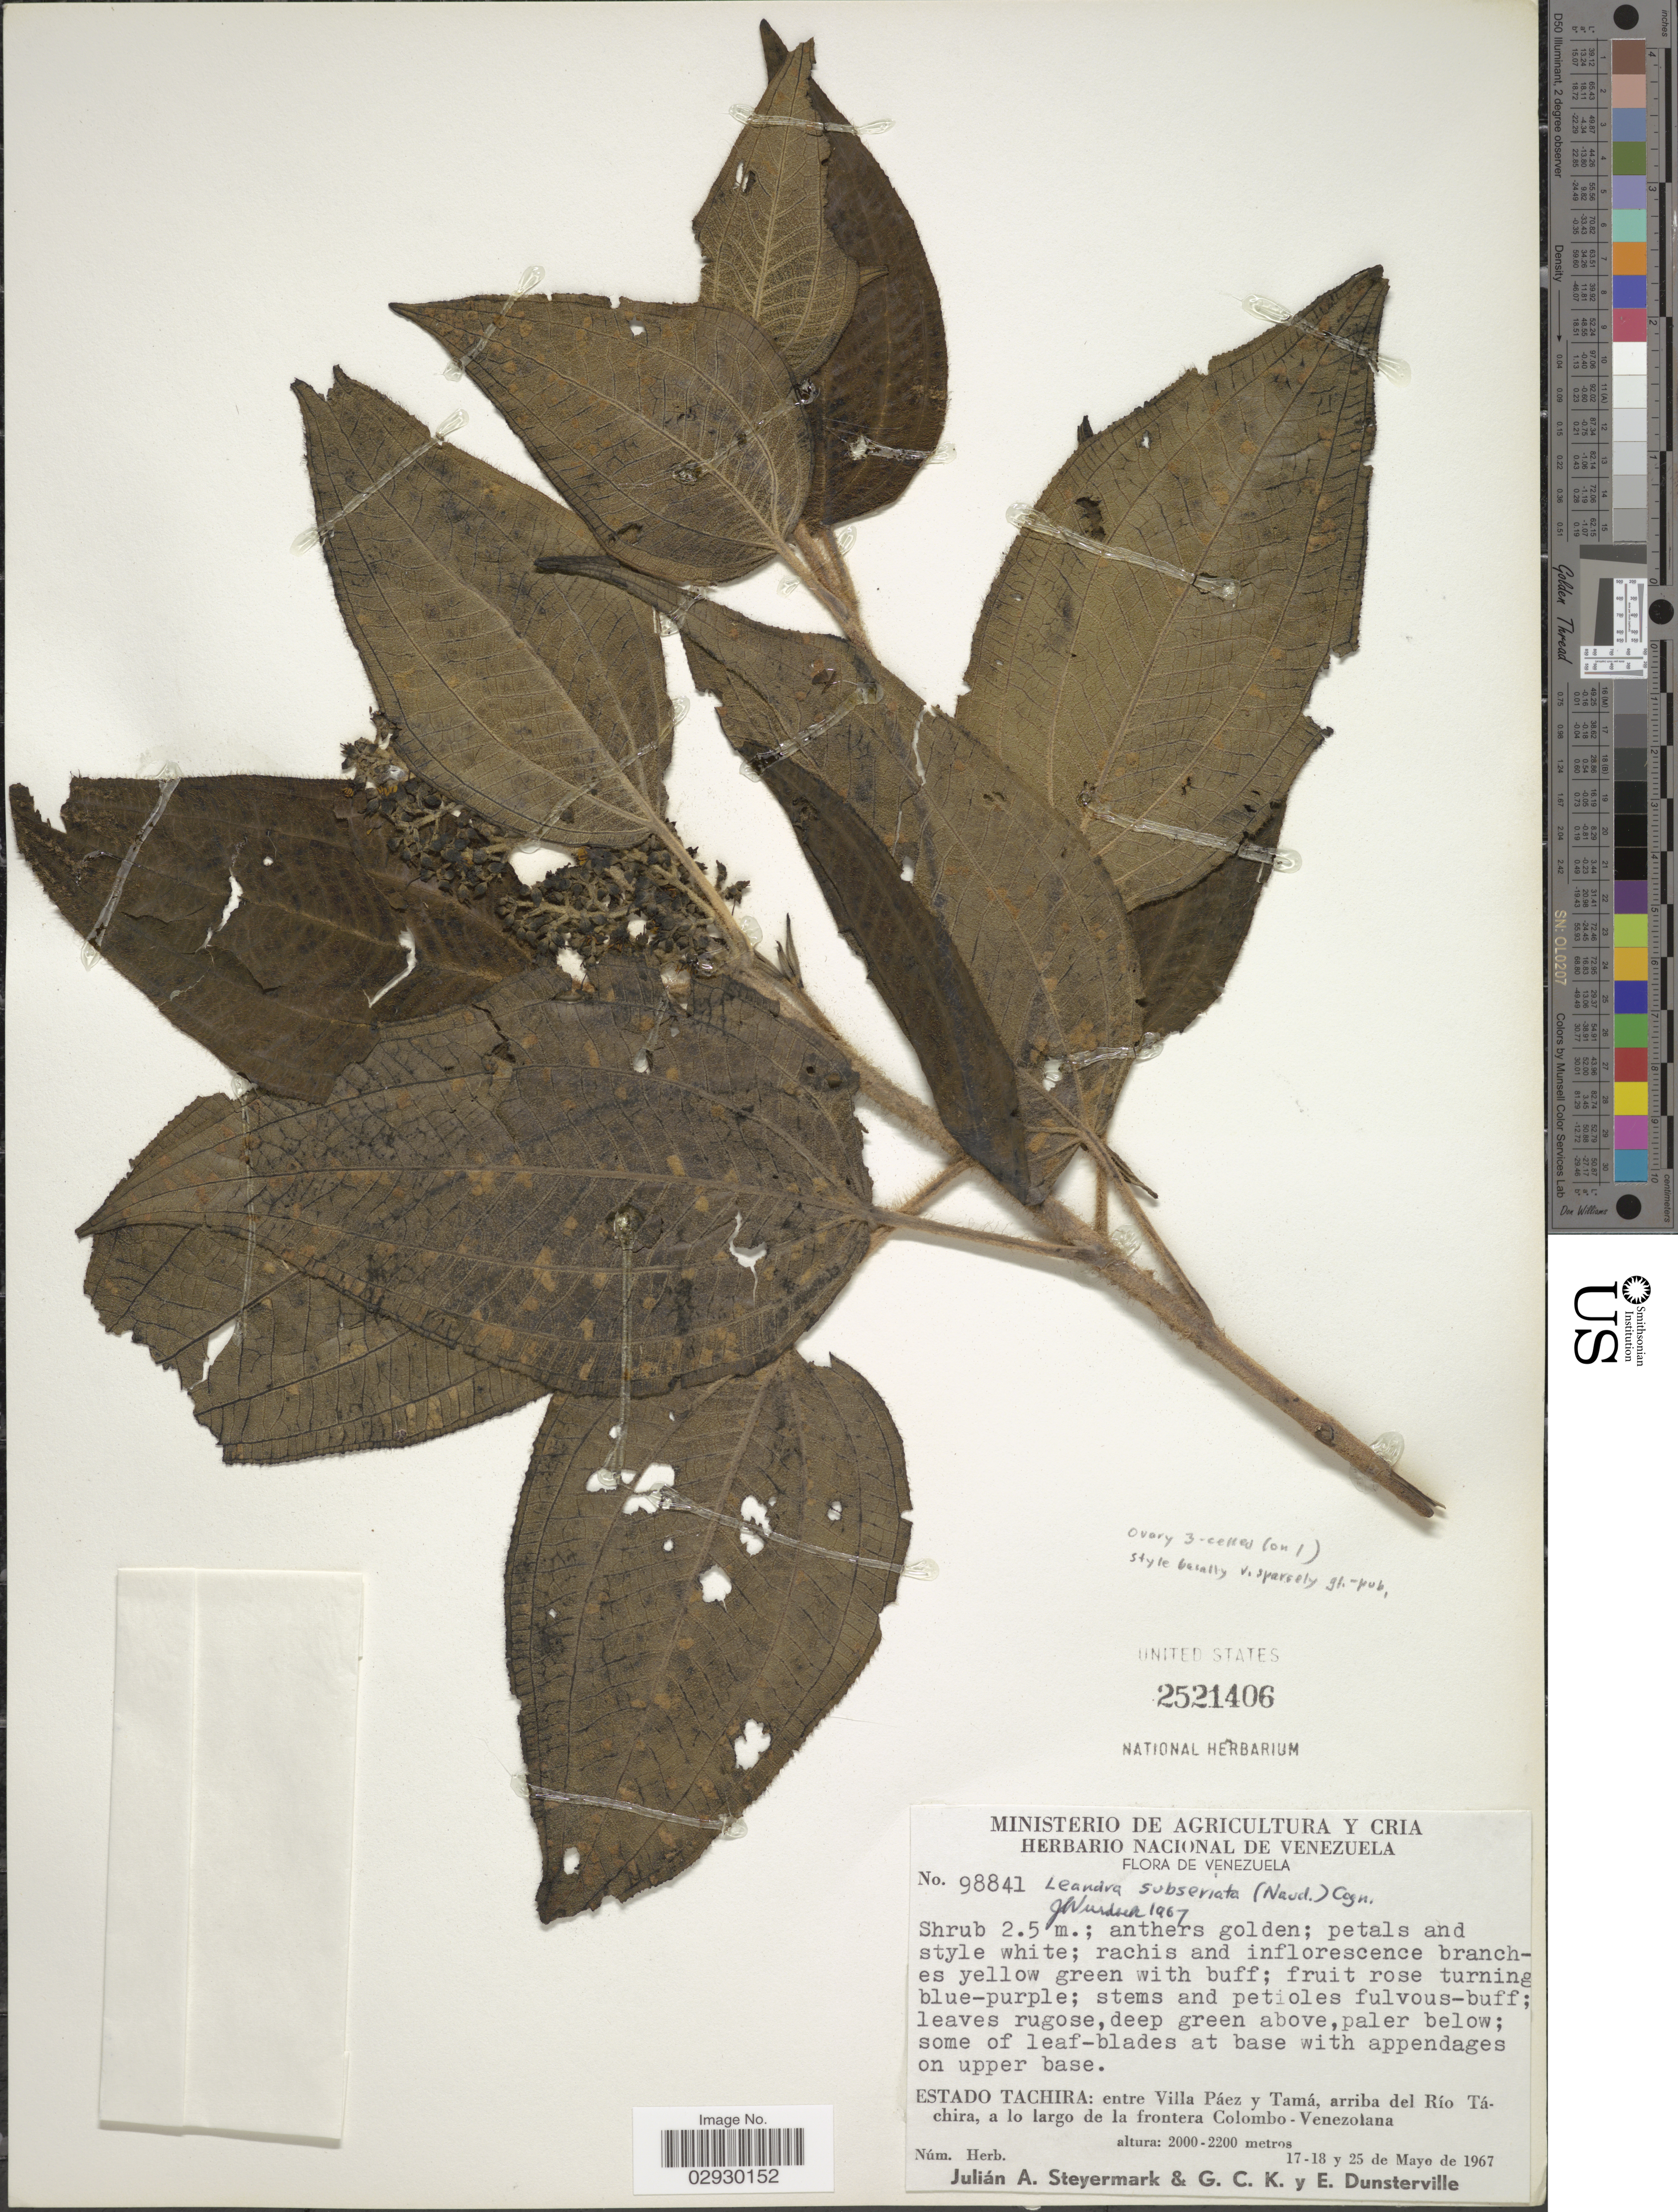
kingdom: Plantae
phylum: Tracheophyta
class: Magnoliopsida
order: Myrtales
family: Melastomataceae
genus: Leandra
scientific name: Leandra subseriata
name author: (Naudin) Cogn.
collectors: J. Steyermark, G. C. K. Dunsterville & E. Dunsterville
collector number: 98841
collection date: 1967-05-17/1967-05-25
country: Venezuela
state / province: Tachira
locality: Entre Villa Páez y Tamá, arriba del Río Táchira, a lo largo de la frontera Colombo-Venezolana.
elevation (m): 2000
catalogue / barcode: US 2521406